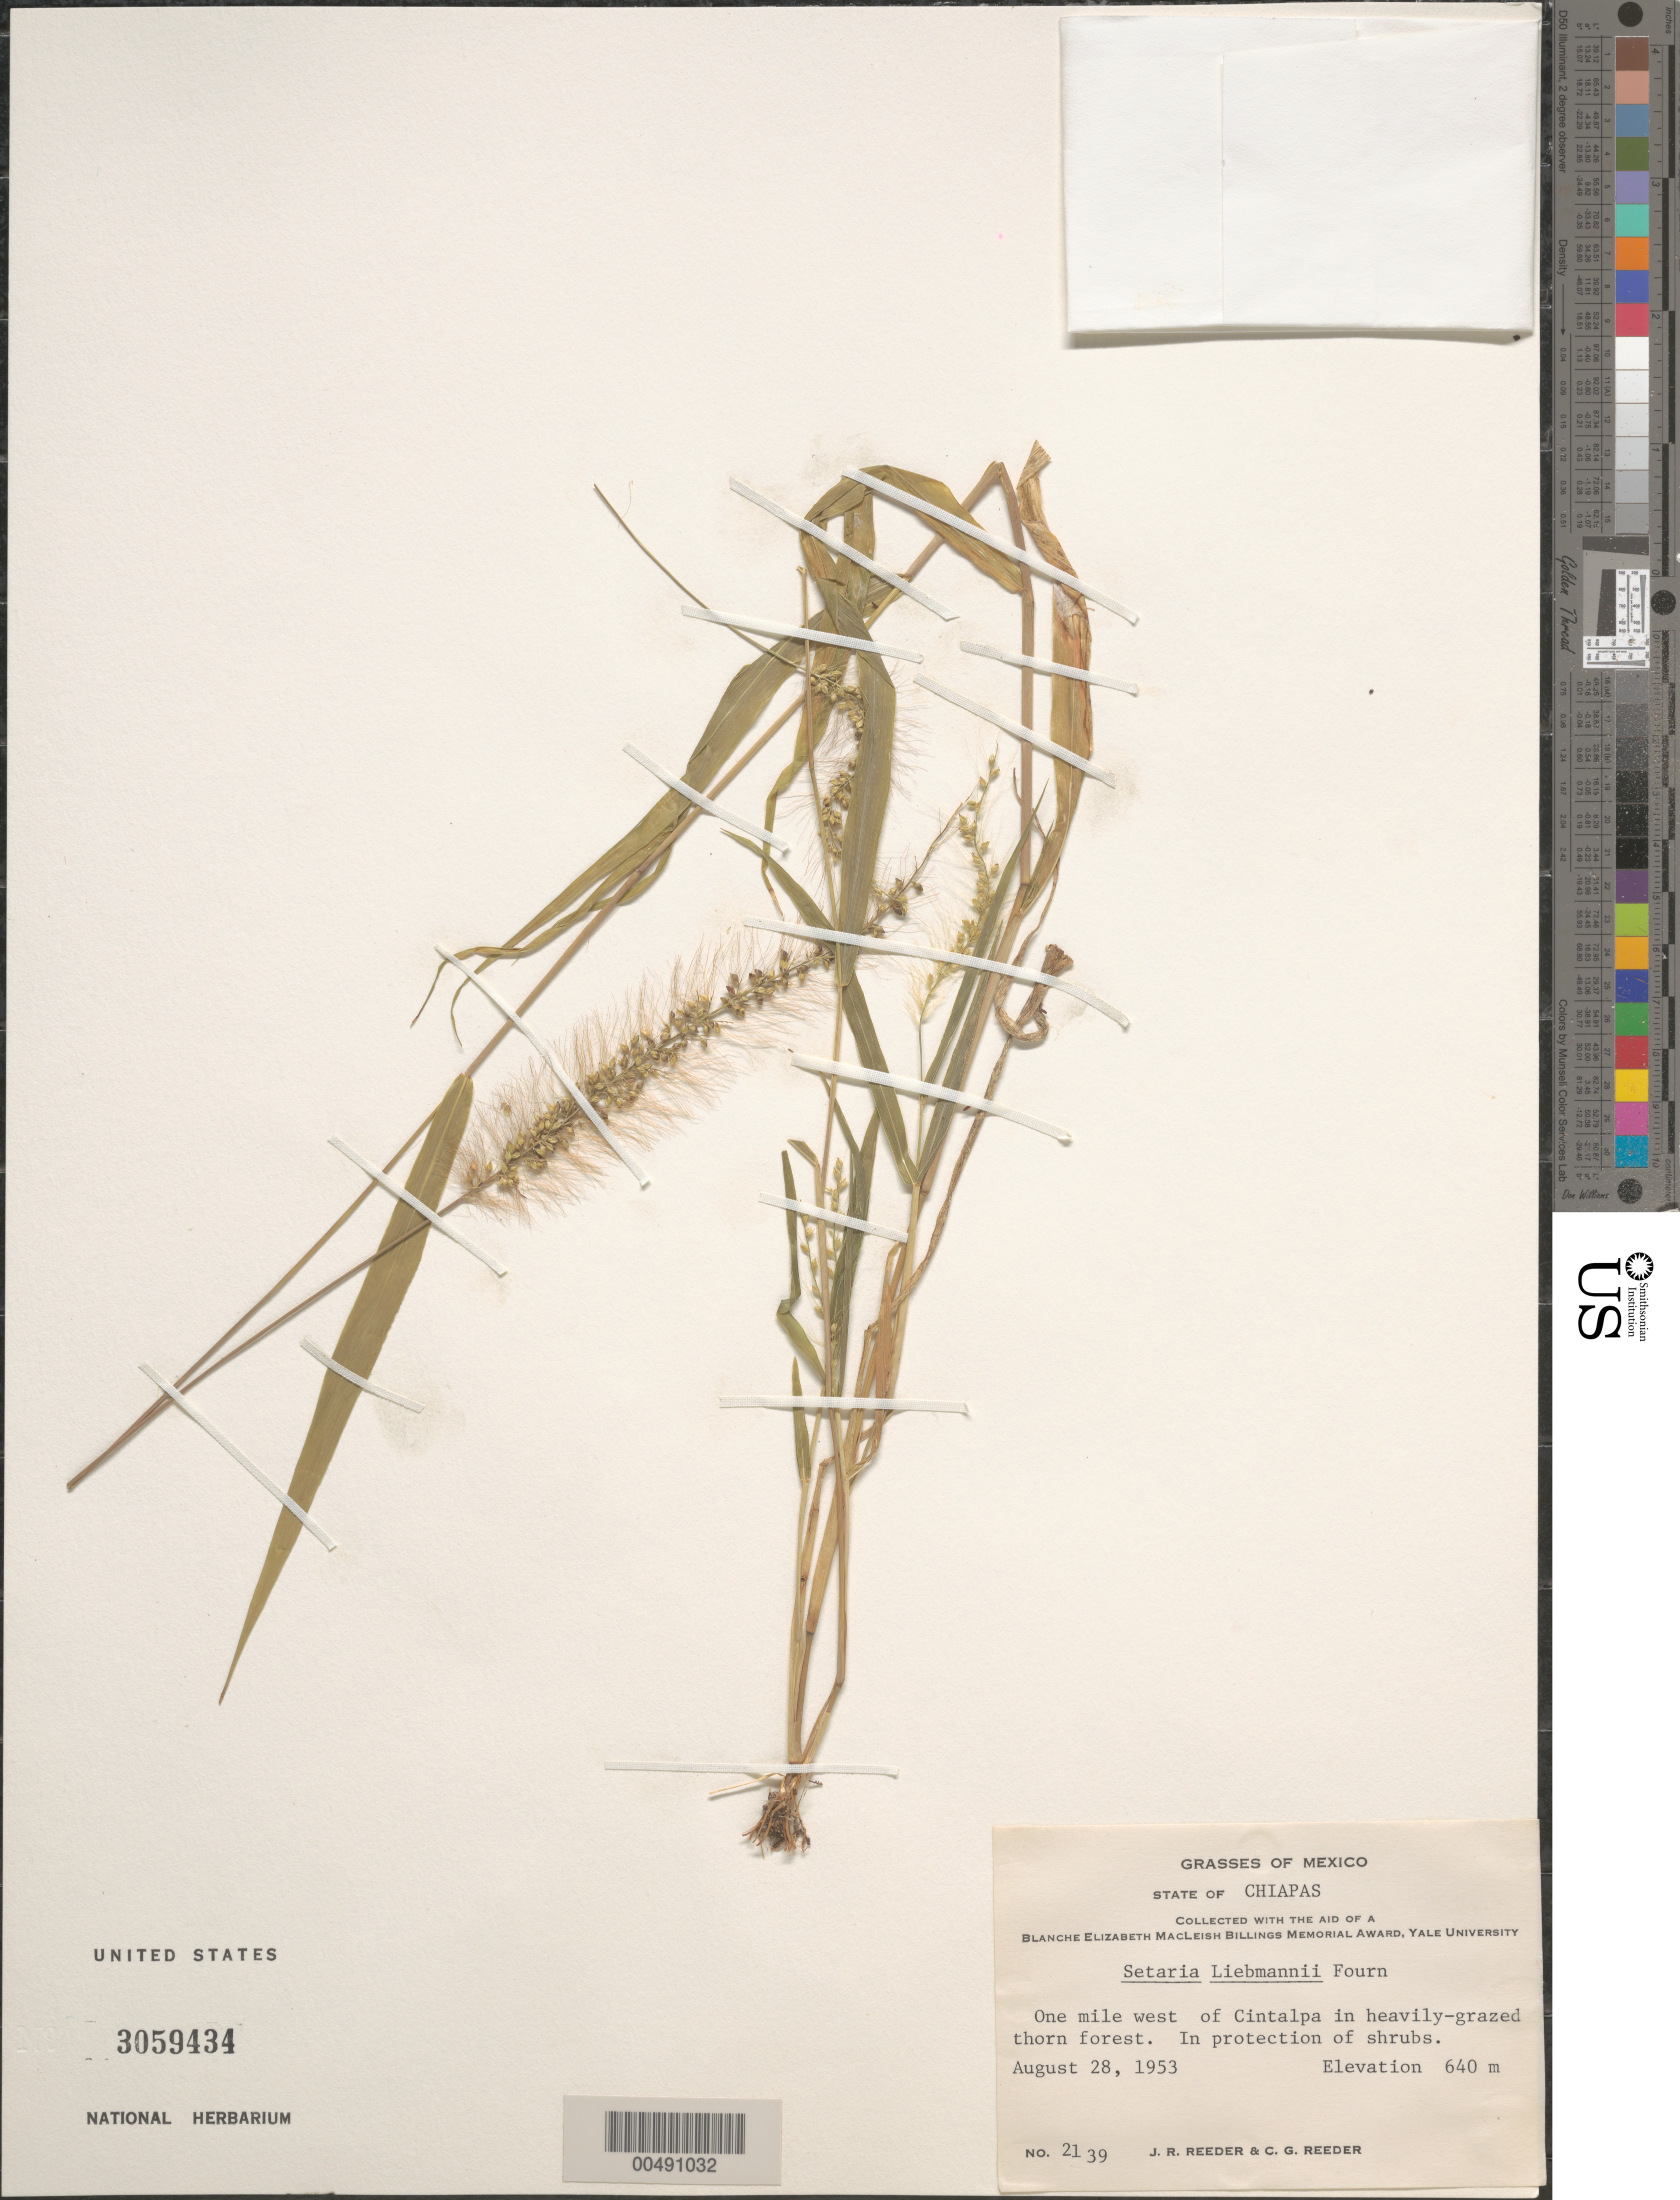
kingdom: Plantae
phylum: Tracheophyta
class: Liliopsida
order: Poales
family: Poaceae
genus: Setaria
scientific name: Setaria liebmannii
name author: E. Fourn.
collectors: J. R. Reeder & C. G. Reeder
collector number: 2139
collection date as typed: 28 Aug 1953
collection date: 1953-08-28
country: Mexico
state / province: Chiapas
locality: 1 mi W of Cintalpa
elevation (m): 640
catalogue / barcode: US 3059434